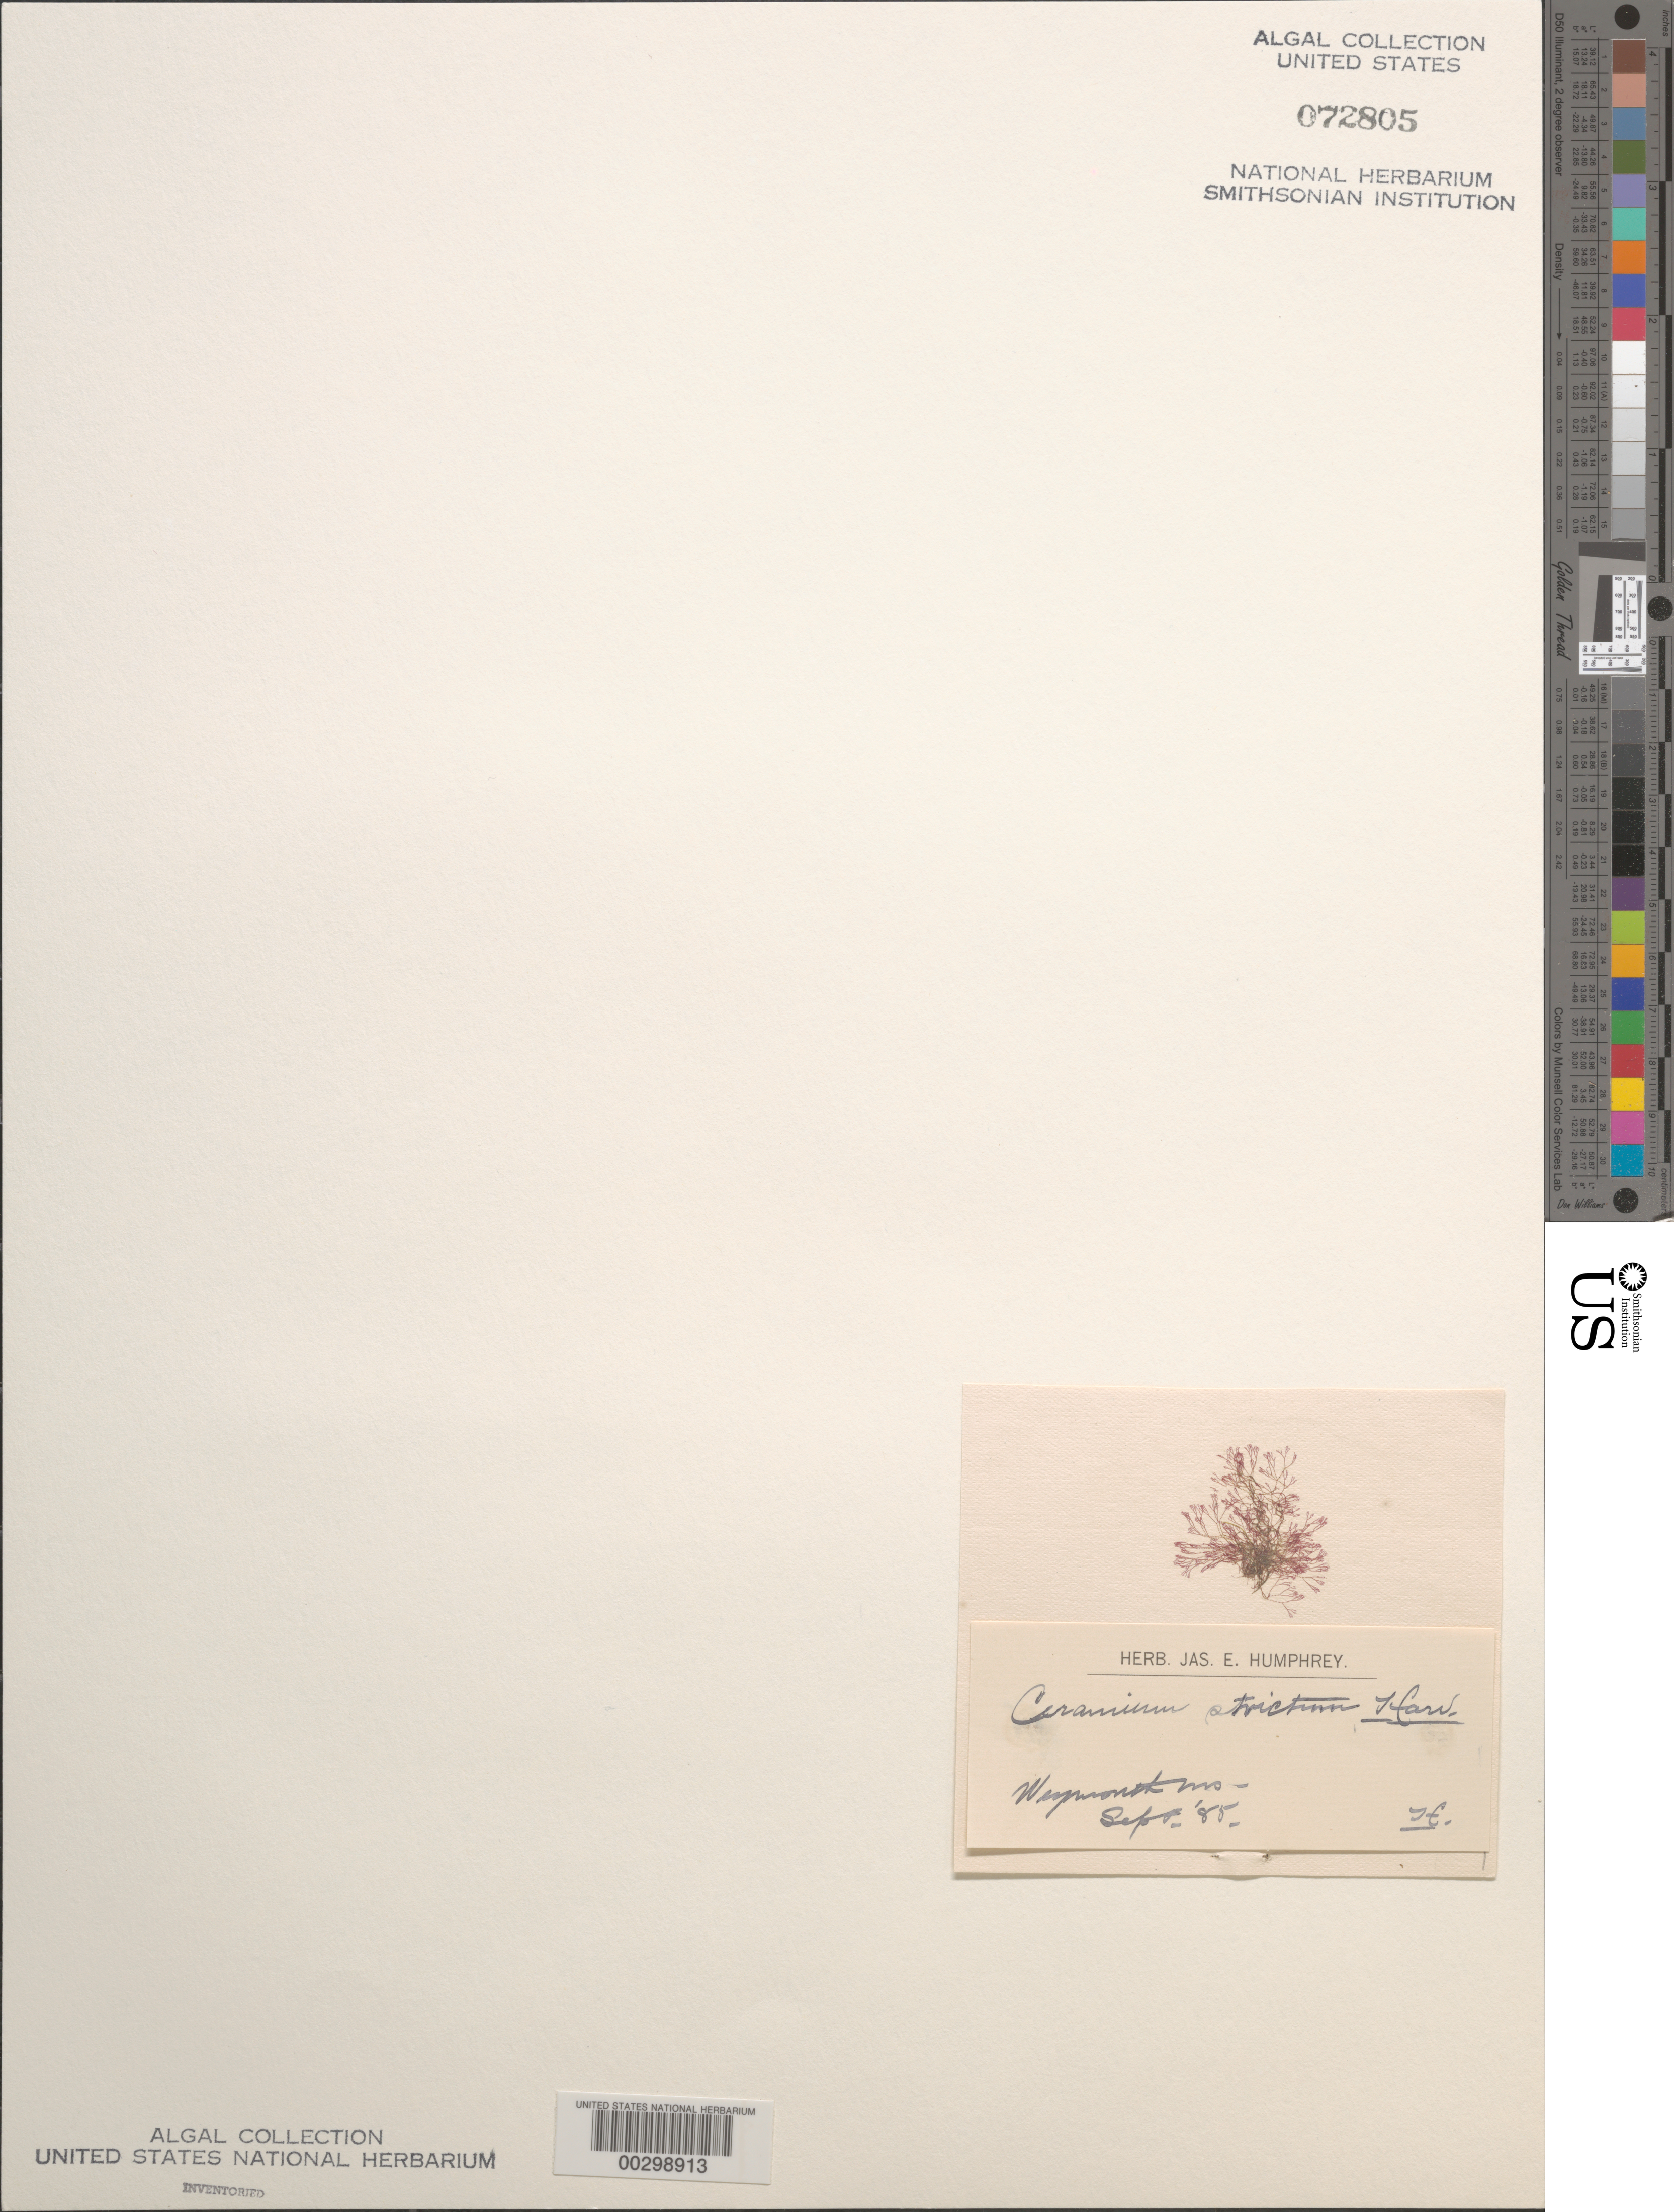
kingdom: Plantae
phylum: Rhodophyta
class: Florideophyceae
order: Ceramiales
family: Ceramiaceae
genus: Ceramium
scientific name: Ceramium strictum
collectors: J. Humphrey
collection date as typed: Sep 1885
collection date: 1885-09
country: United States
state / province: Massachusetts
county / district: Norfolk County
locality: Weymouth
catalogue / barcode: US 72805